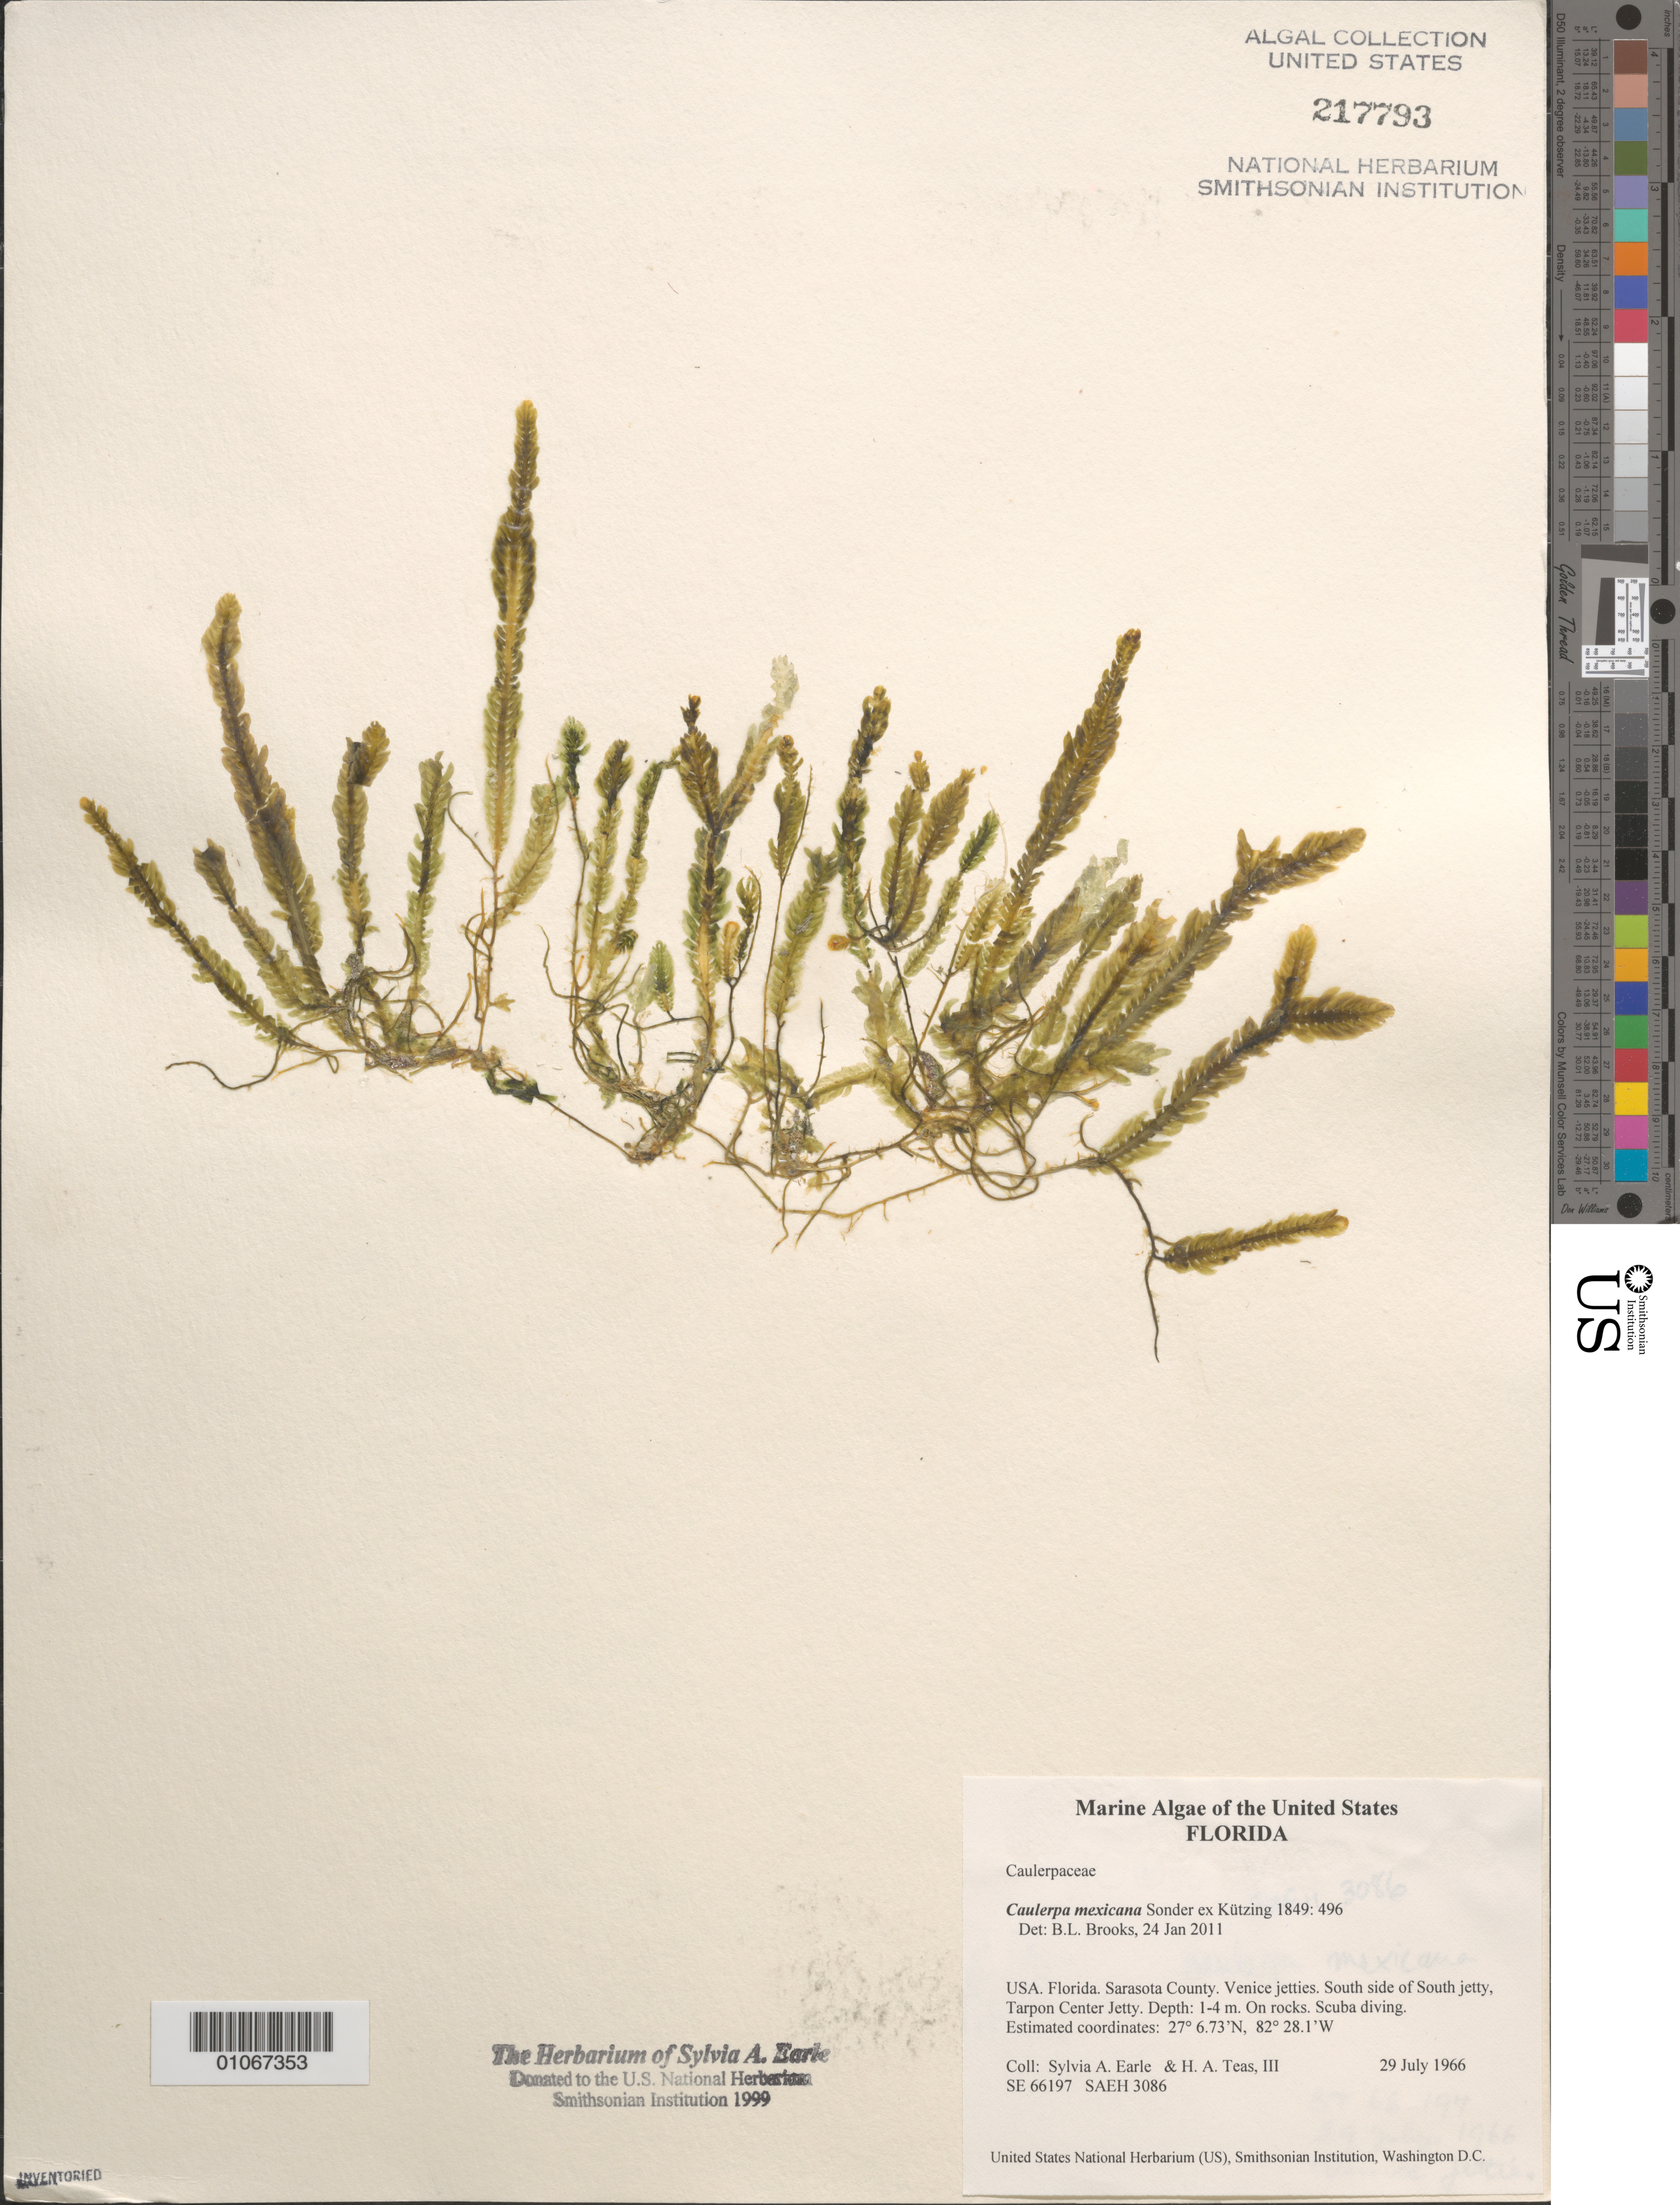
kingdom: Plantae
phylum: Chlorophyta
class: Ulvophyceae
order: Bryopsidales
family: Caulerpaceae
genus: Caulerpa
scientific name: Caulerpa mexicana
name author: Sond. ex Kütz.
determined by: Brooks, B. L., (BOT), Smithsonian Institution - National Museum of Natural History (UNITED STATES)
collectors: S. A. Earle & H. Teas III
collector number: SE 66197 & SAEH 3086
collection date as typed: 29 Jul 1966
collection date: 1966-07-29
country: United States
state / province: Florida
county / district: Sarasota County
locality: Tarpon Center Jetty, Venice jetties, south side of south jetty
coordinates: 27 6.73'N, 82 28.1'W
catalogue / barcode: US 217793